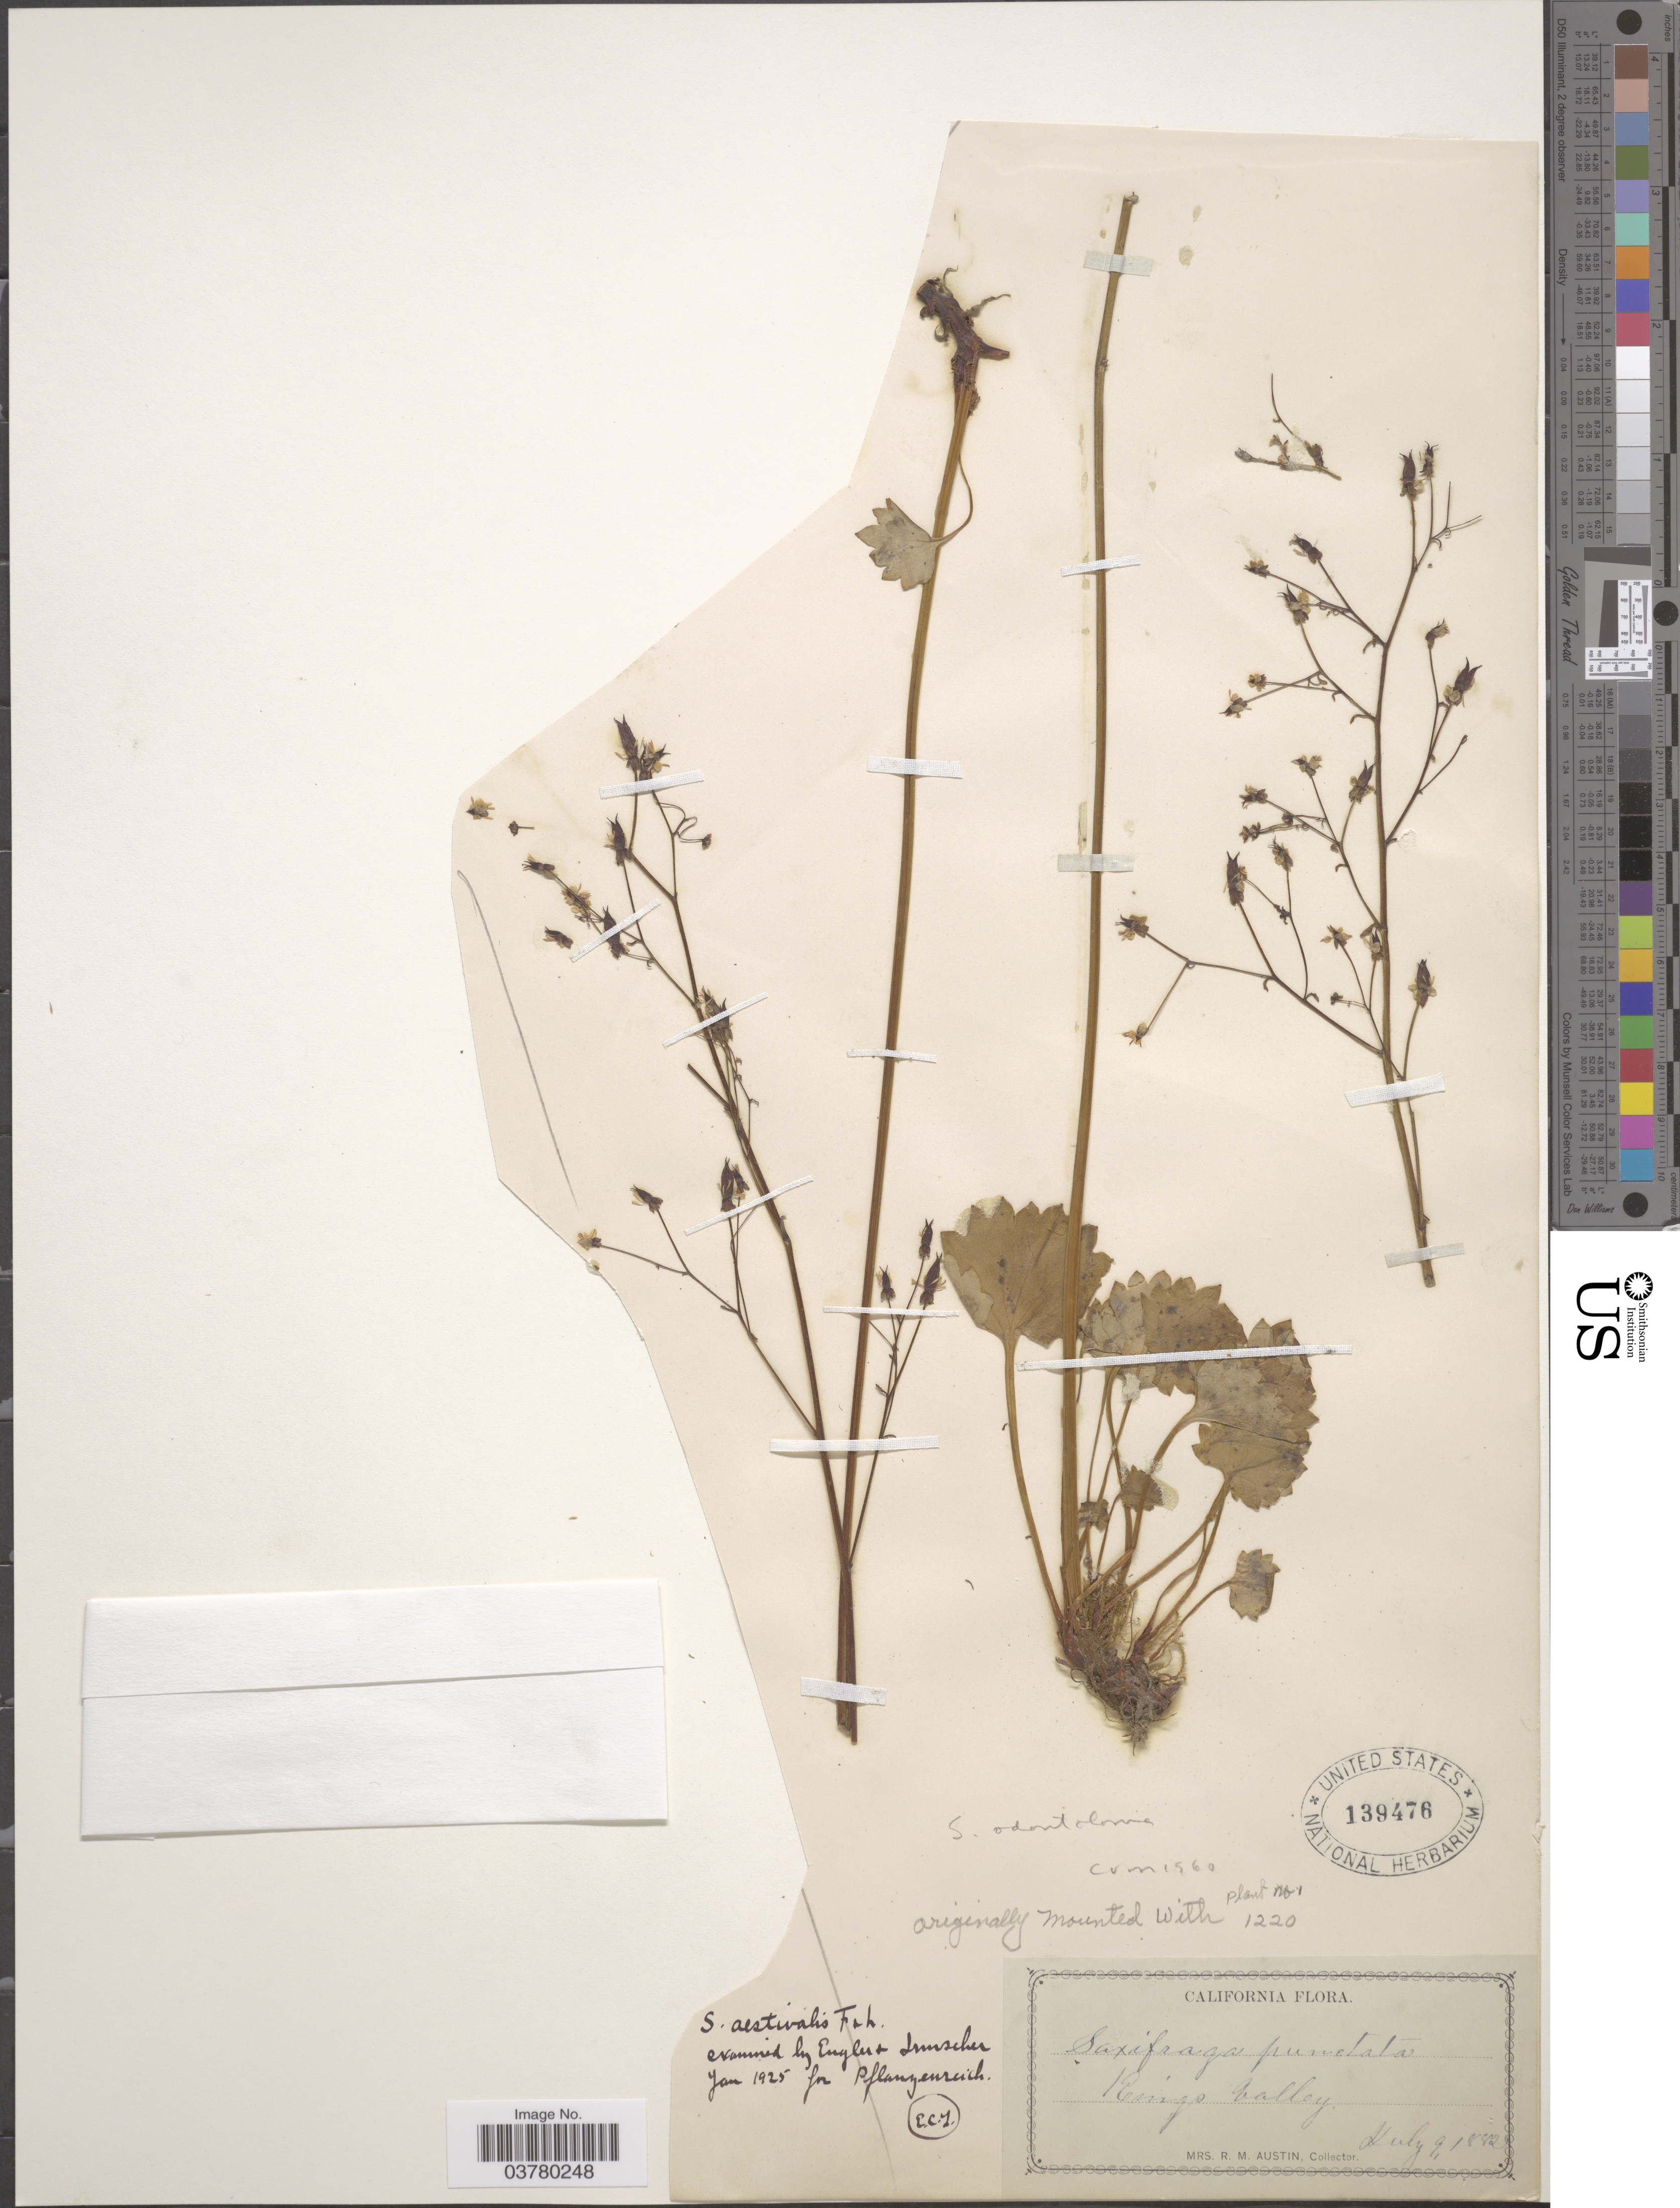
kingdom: Plantae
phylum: Tracheophyta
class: Magnoliopsida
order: Saxifragales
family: Saxifragaceae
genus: Micranthes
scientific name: Micranthes odontoloma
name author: (Piper) A. Heller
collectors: R. Austin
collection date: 1882-07-09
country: United States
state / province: California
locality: King's valley.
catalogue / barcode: US 139476